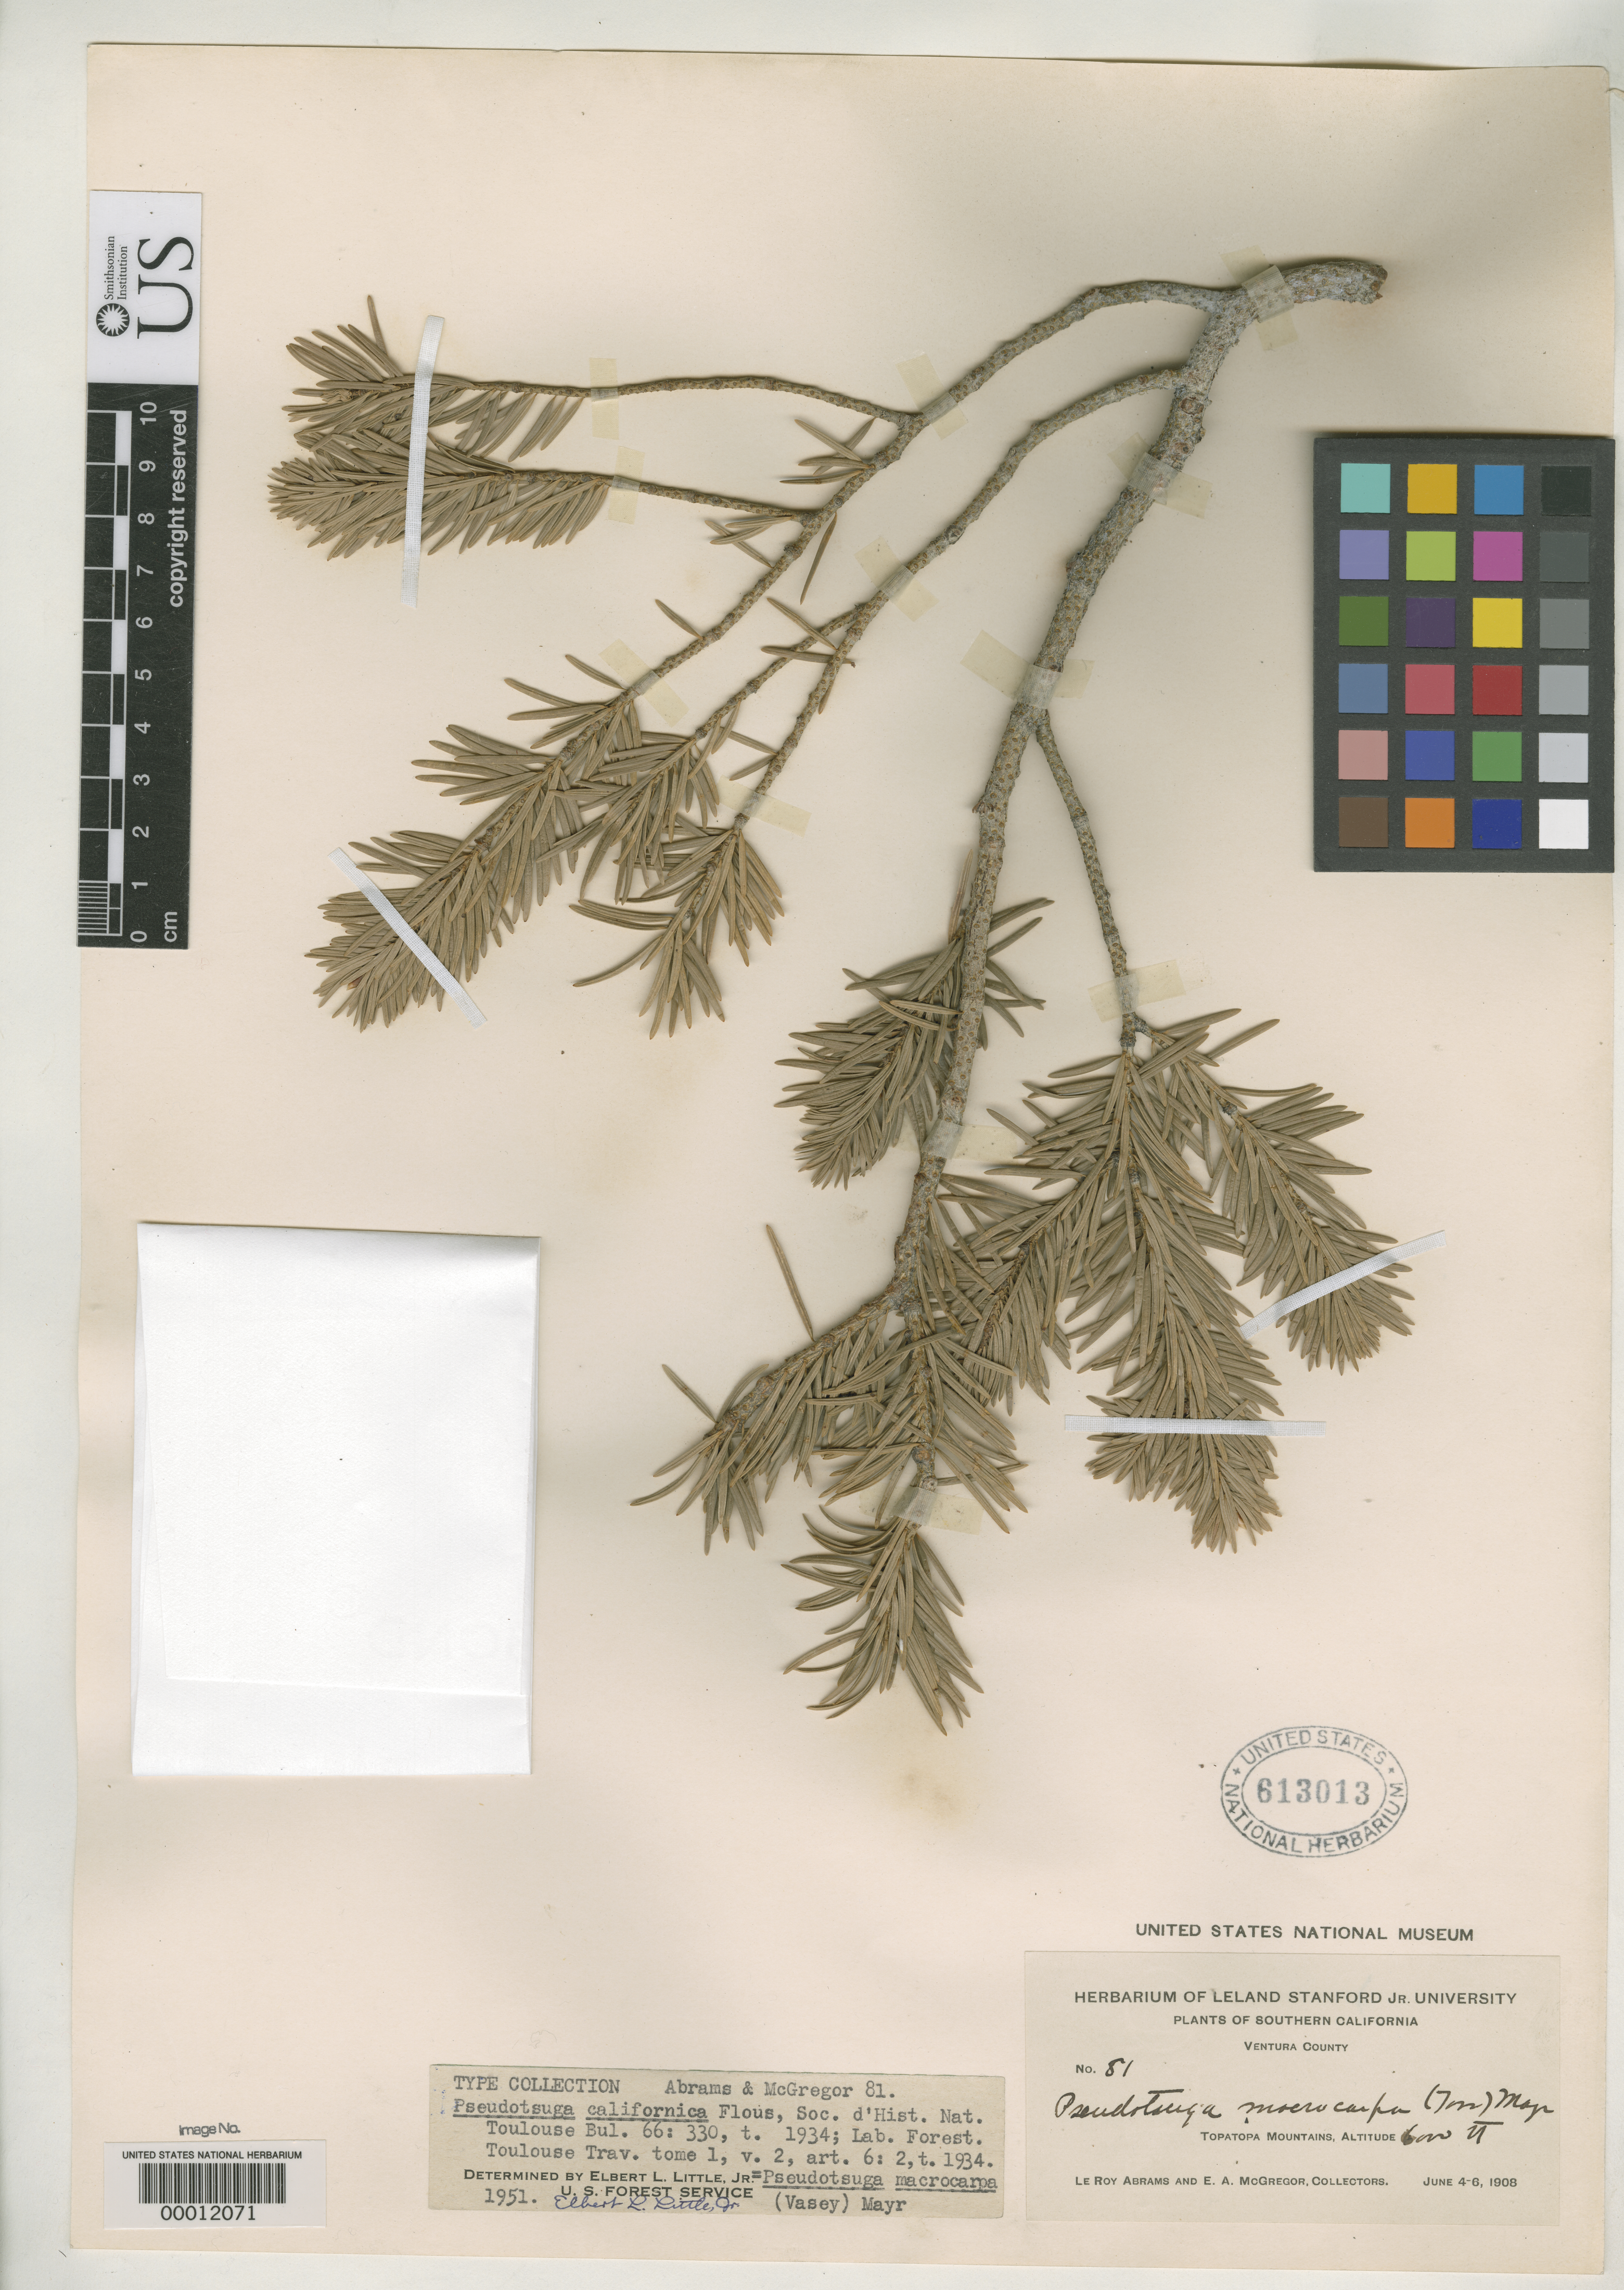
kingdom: Plantae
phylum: Tracheophyta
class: Pinopsida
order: Pinales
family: Pinaceae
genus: Pseudotsuga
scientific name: Pseudotsuga californica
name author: Flous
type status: Type Collection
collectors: L. Abrams & E. A. McGregor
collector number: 81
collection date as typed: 04 Jun 1908 to 06 Jun 1908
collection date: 1908-06-04/1908-06-06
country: United States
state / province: California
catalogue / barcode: US 613013